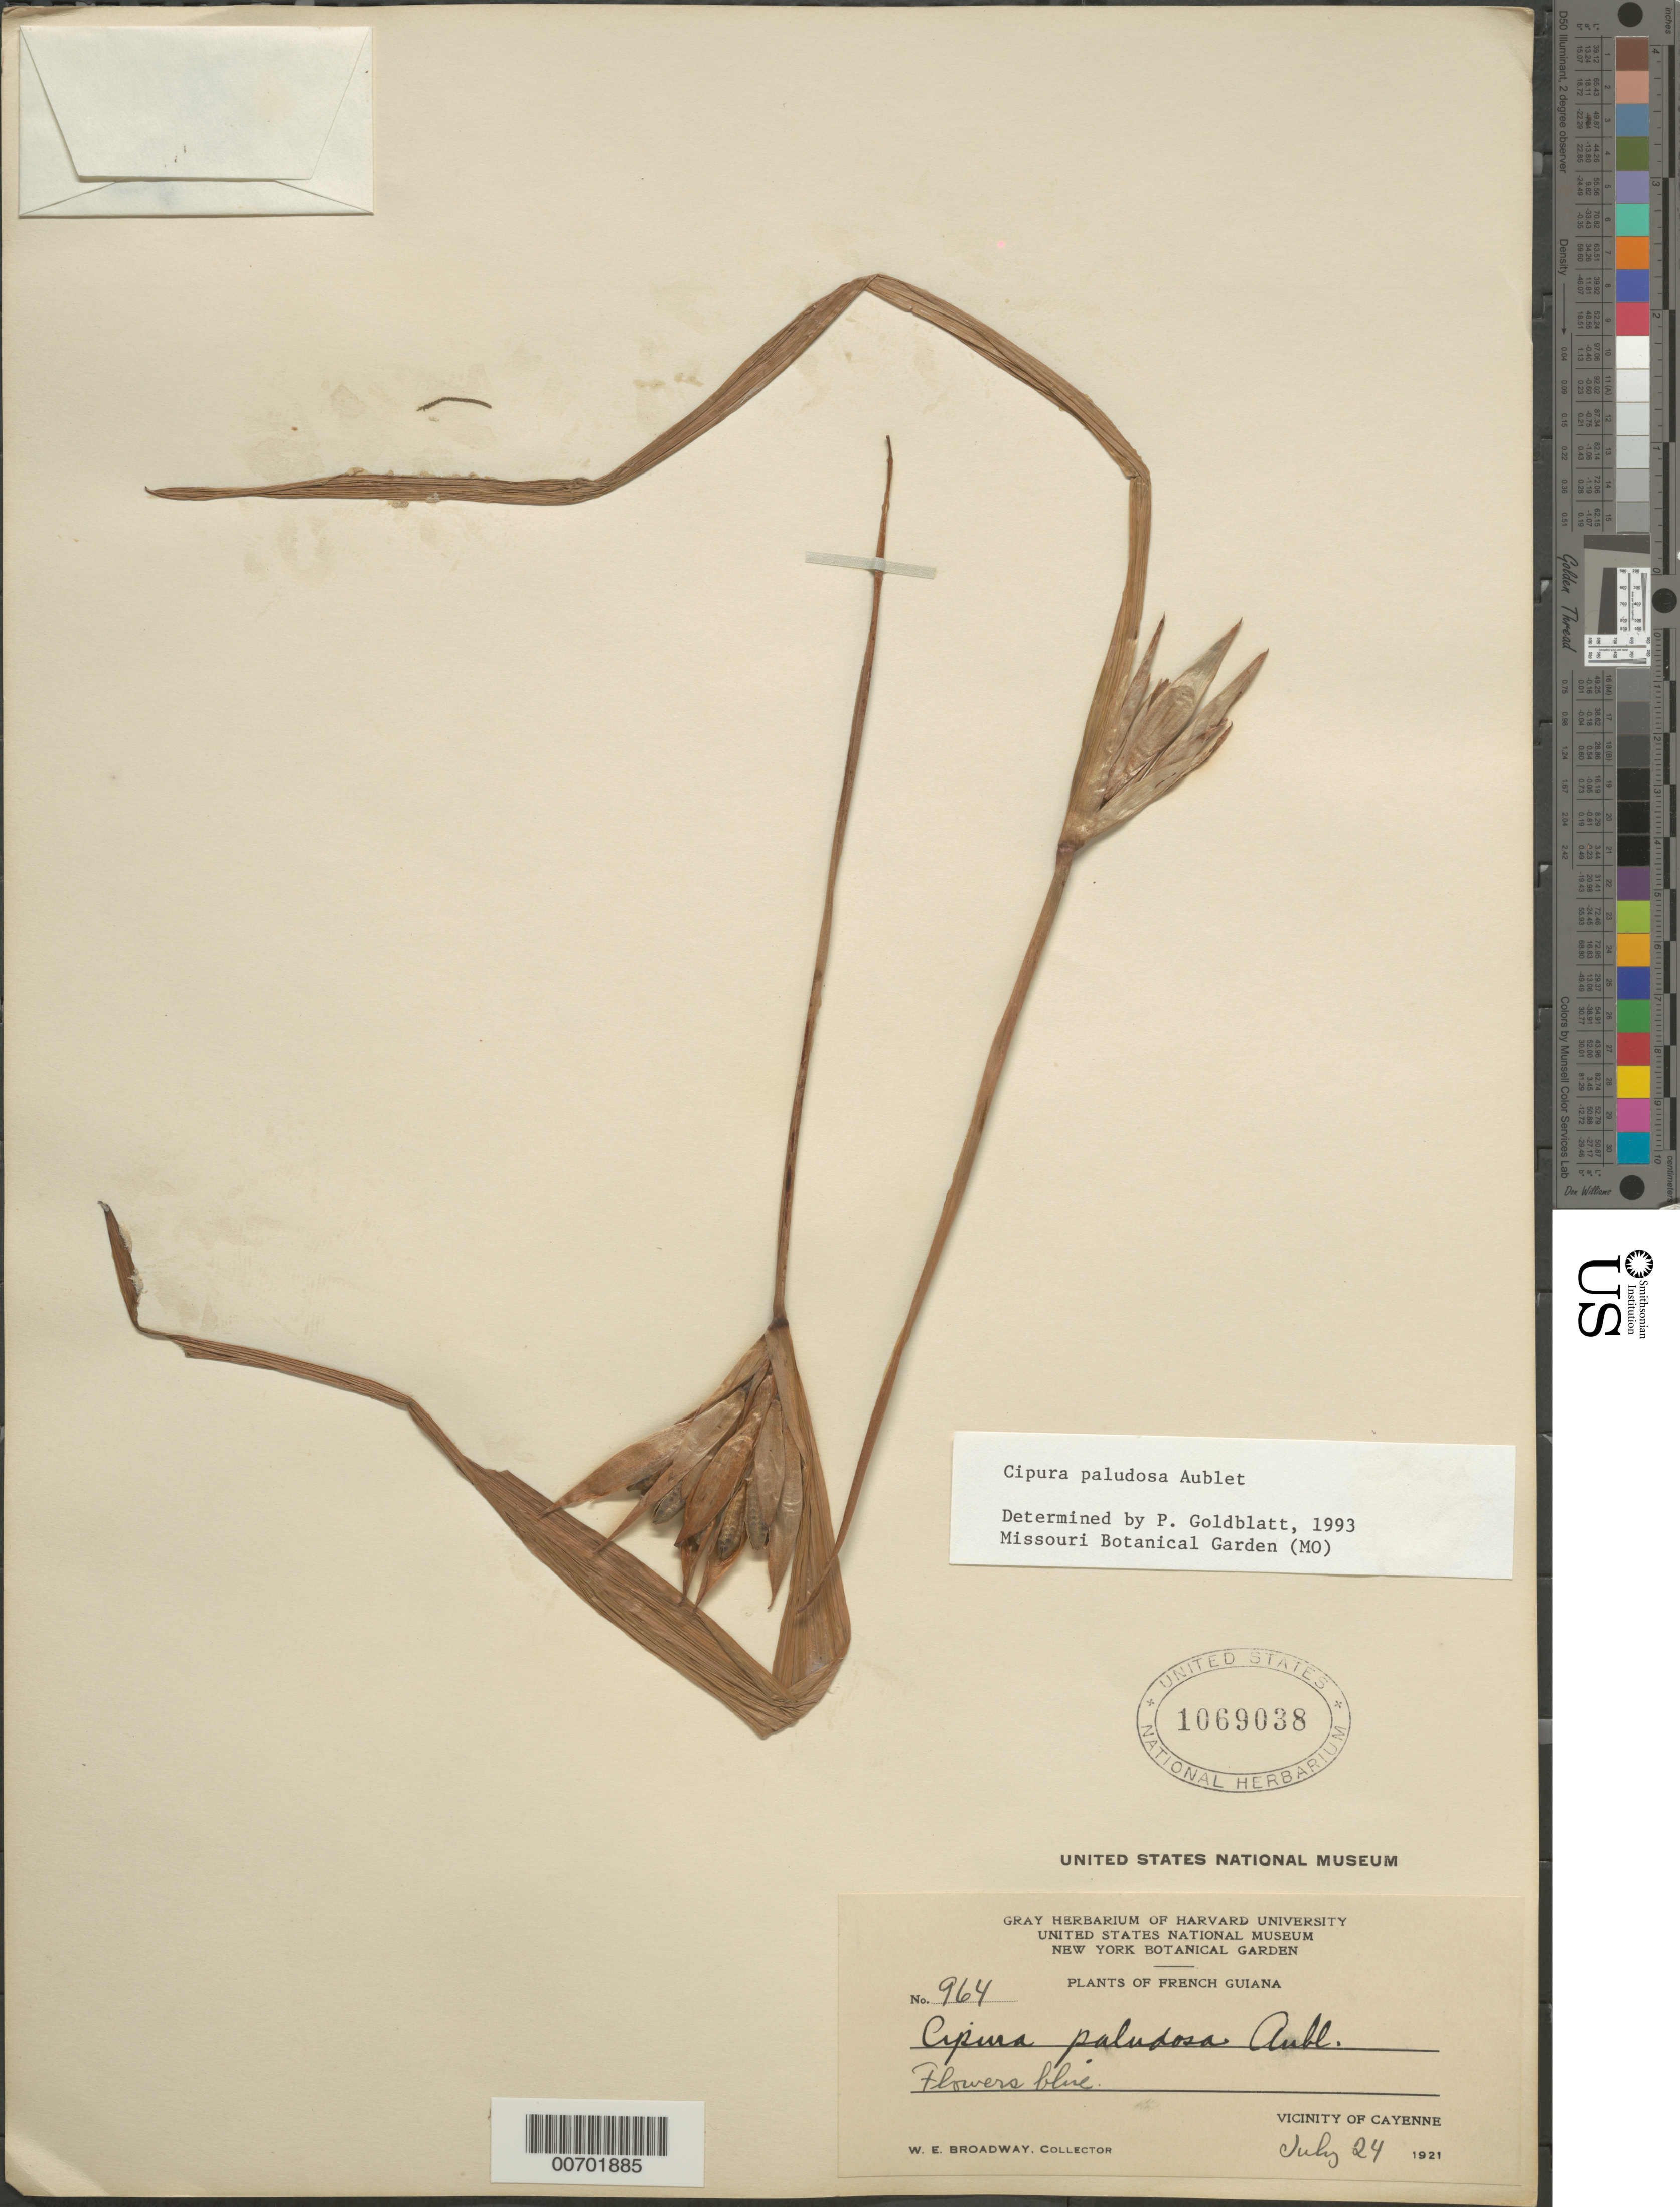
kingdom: Plantae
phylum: Tracheophyta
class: Liliopsida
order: Asparagales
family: Iridaceae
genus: Cipura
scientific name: Cipura paludosa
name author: Aubl.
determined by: Goldblatt, P.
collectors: W. E. Broadway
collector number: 964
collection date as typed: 24-Jul-21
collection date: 1921-07-24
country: French Guiana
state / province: Cayenne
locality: Cayenne, vic.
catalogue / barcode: US 1069038